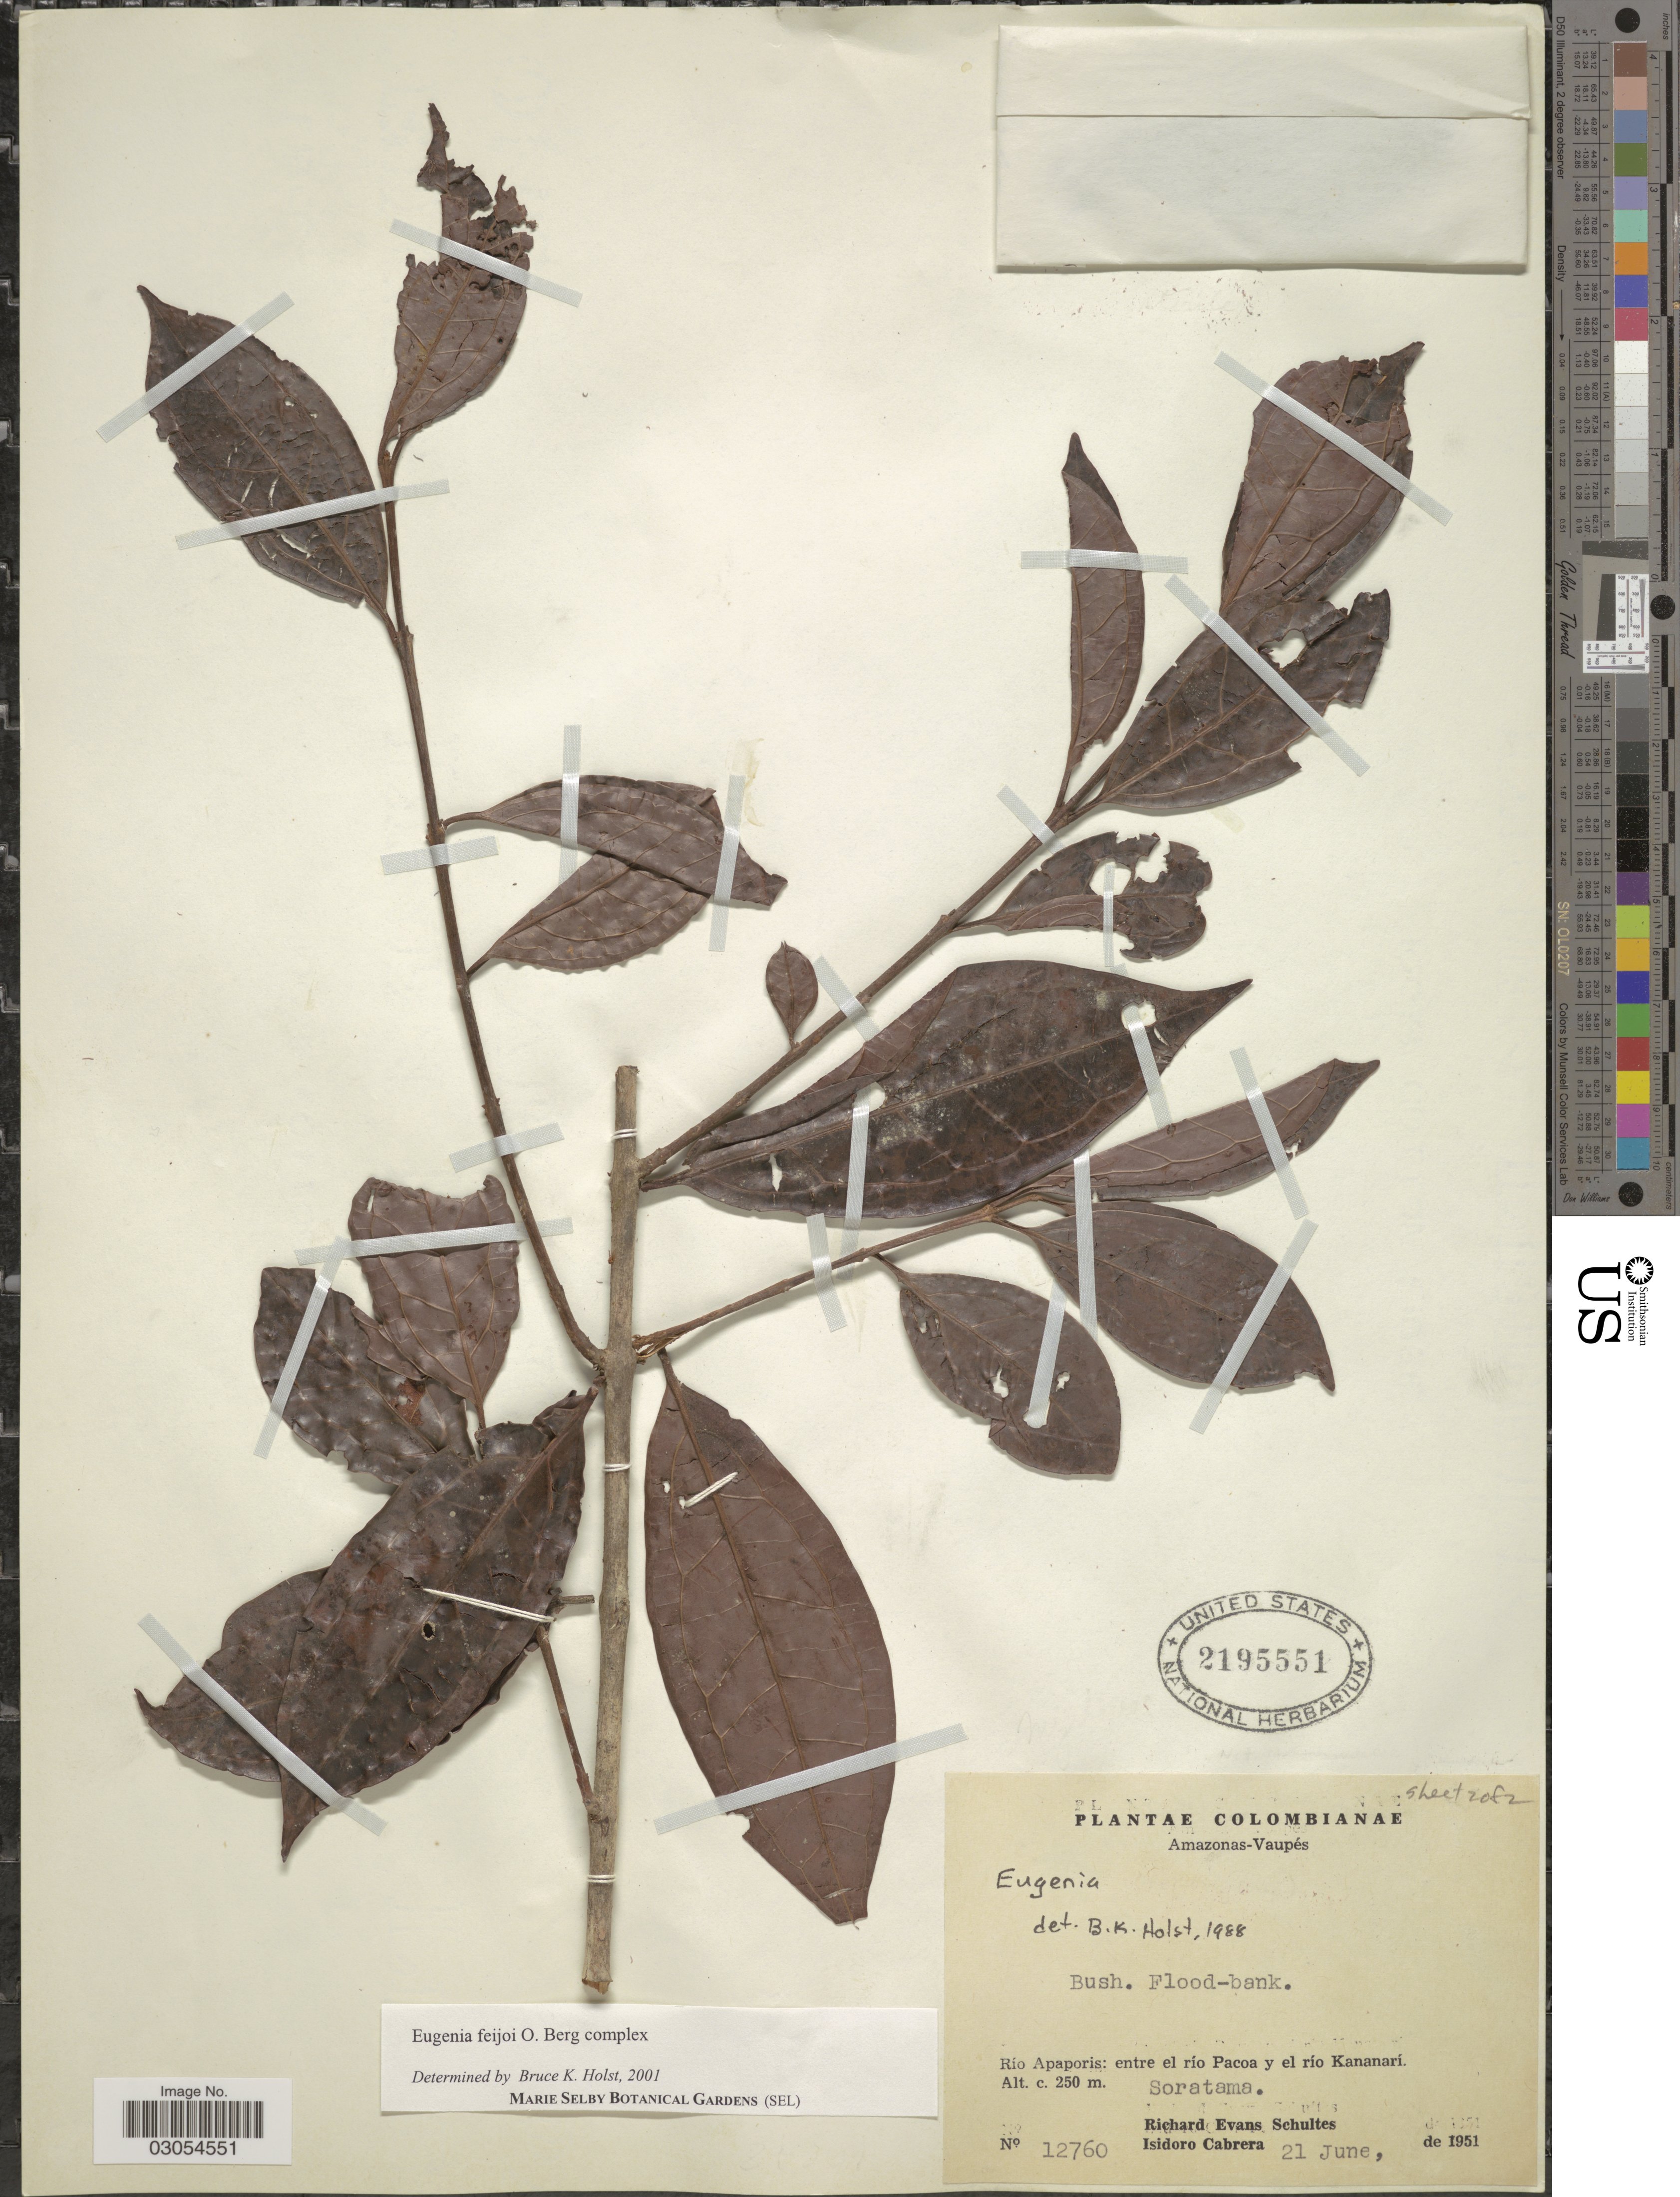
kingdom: Plantae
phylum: Tracheophyta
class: Magnoliopsida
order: Myrtales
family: Myrtaceae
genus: Eugenia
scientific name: Eugenia moschata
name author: (Aubl.) Nied. ex Durand & B.D. Jacks.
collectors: R. E. Schultes & I. Cabrera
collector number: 12760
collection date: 1951-06-21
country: Colombia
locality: Amazonas - Vaupés. Río Apaporis: entre el río Pacoa y el rio Kananarí. Soratama.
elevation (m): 250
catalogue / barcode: US 2195551